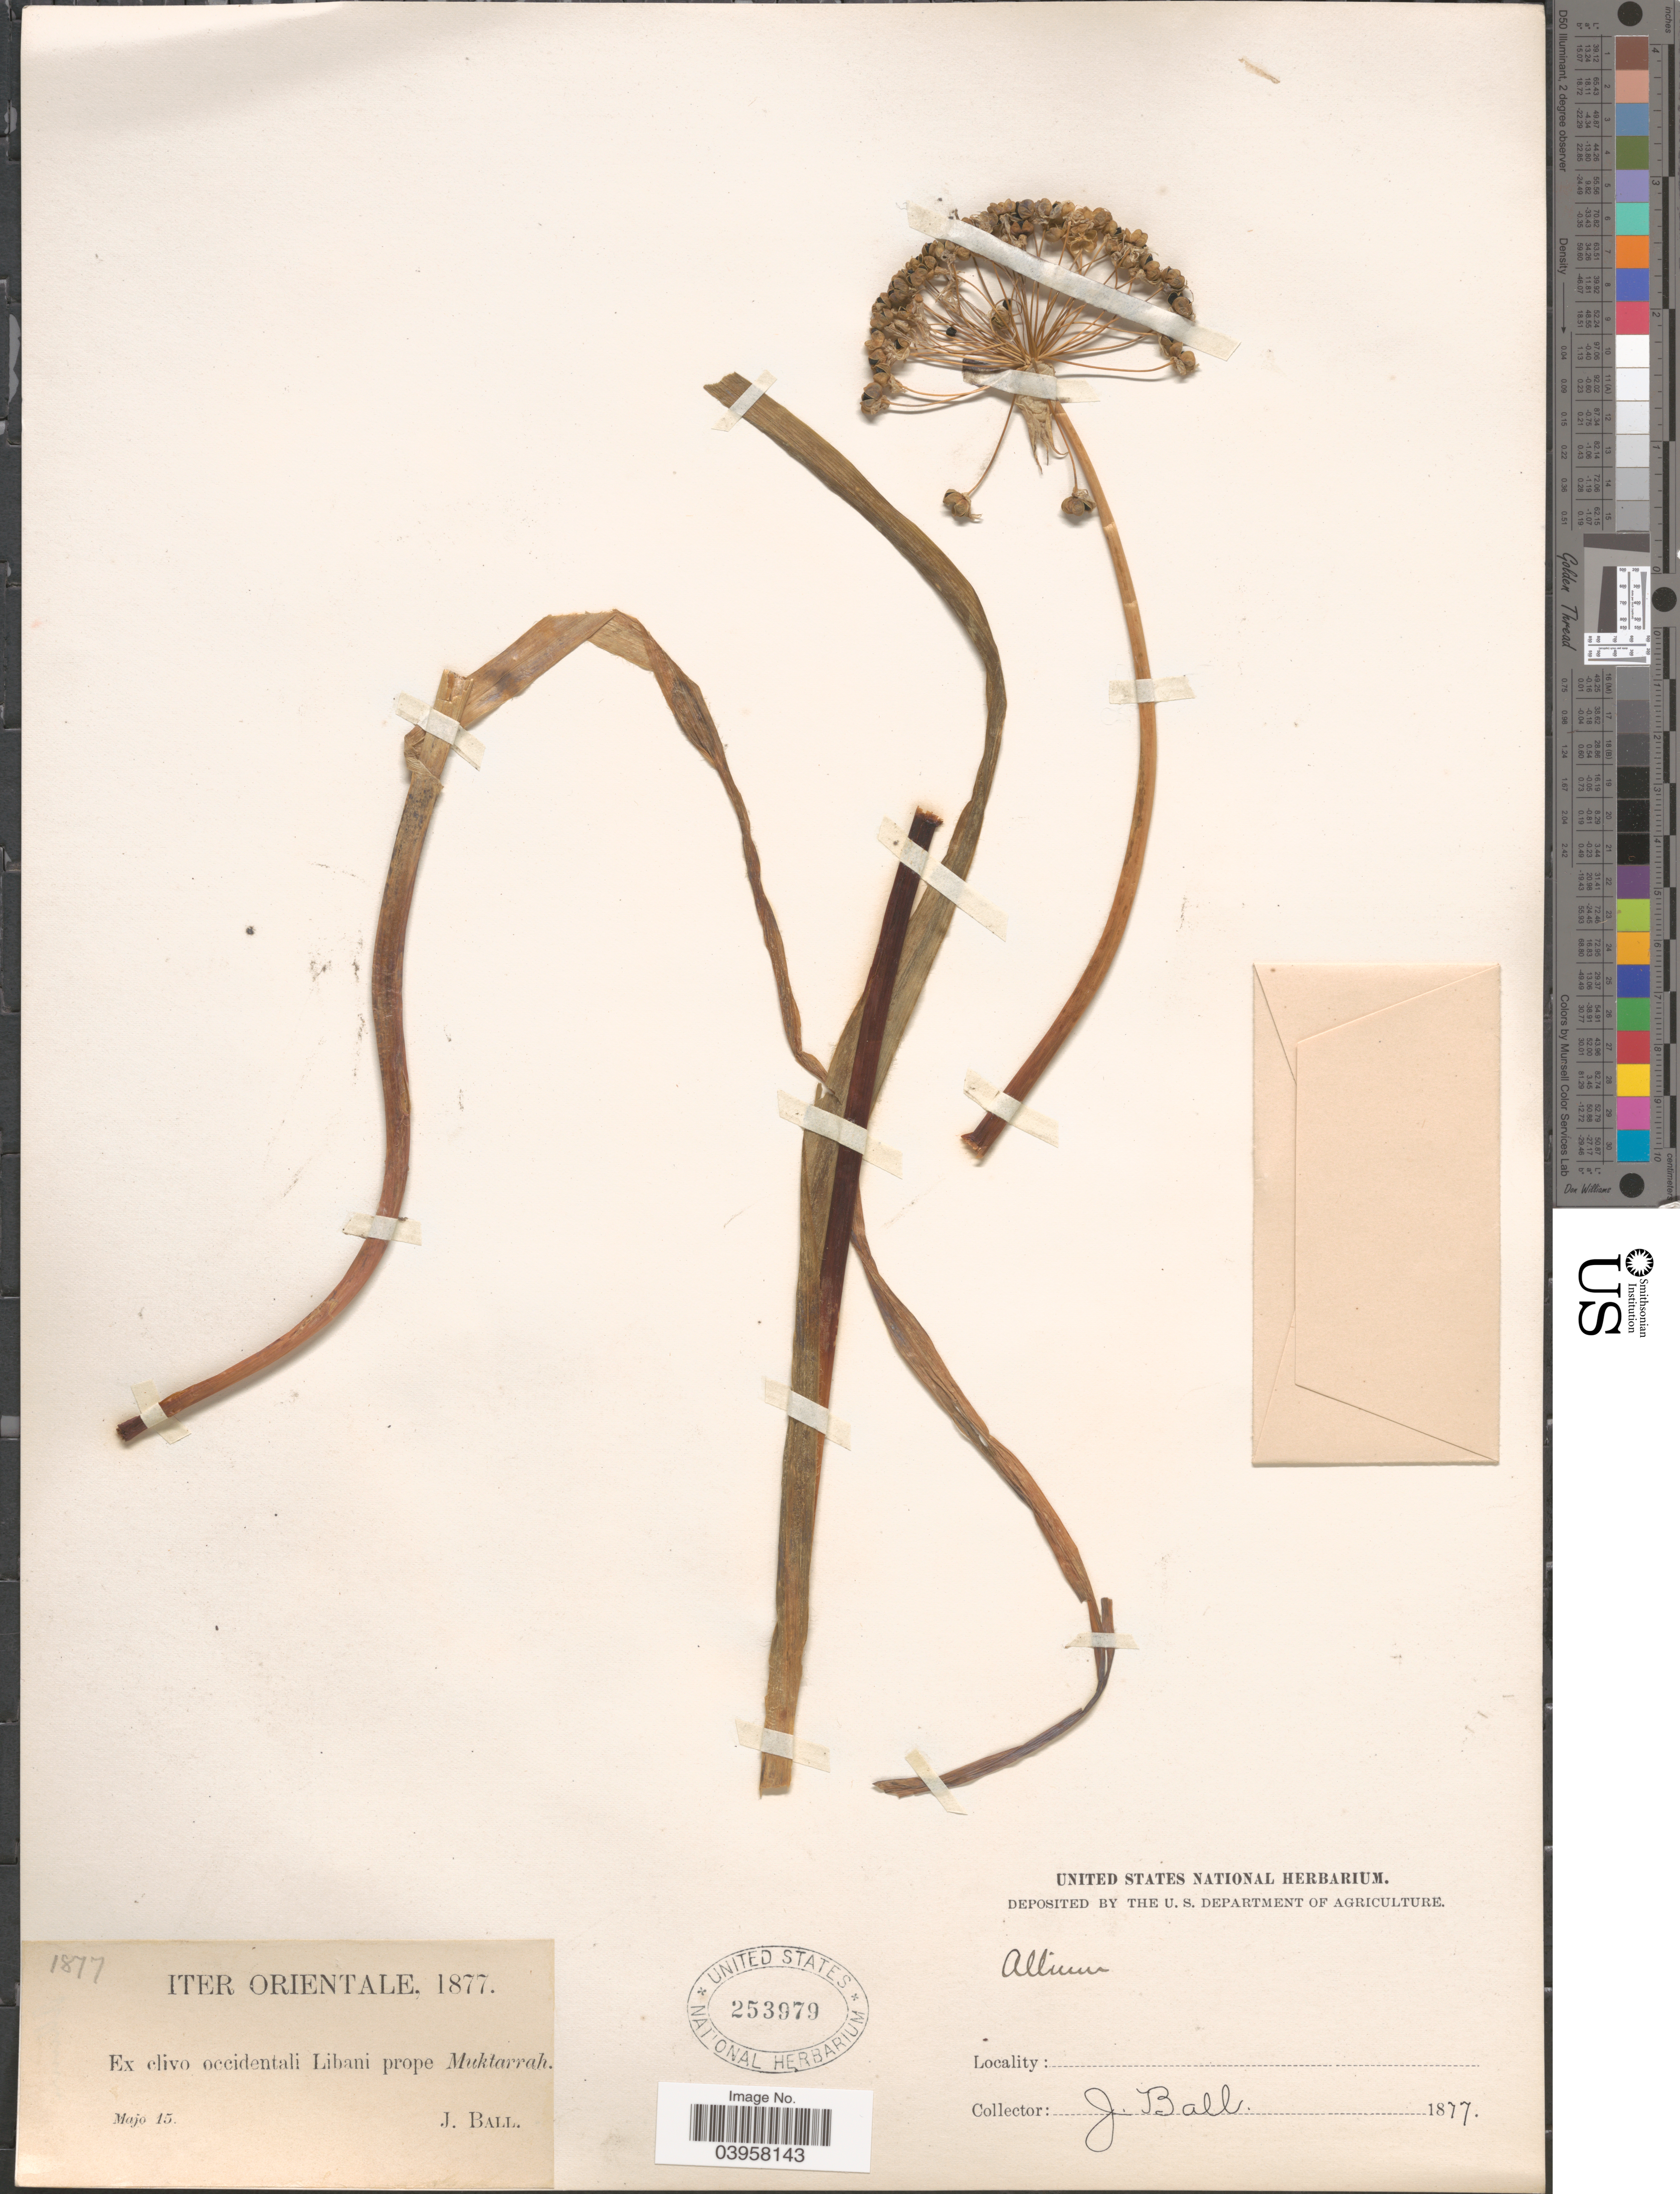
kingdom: Plantae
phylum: Tracheophyta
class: Liliopsida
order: Asparagales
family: Amaryllidaceae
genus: Allium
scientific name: Allium sp.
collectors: J. Ball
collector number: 1877*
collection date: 1877-05-15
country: Lebanon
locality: Iter Orientale. Ex clivo occidentali Libani prope Muktarrah.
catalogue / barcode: US 253979